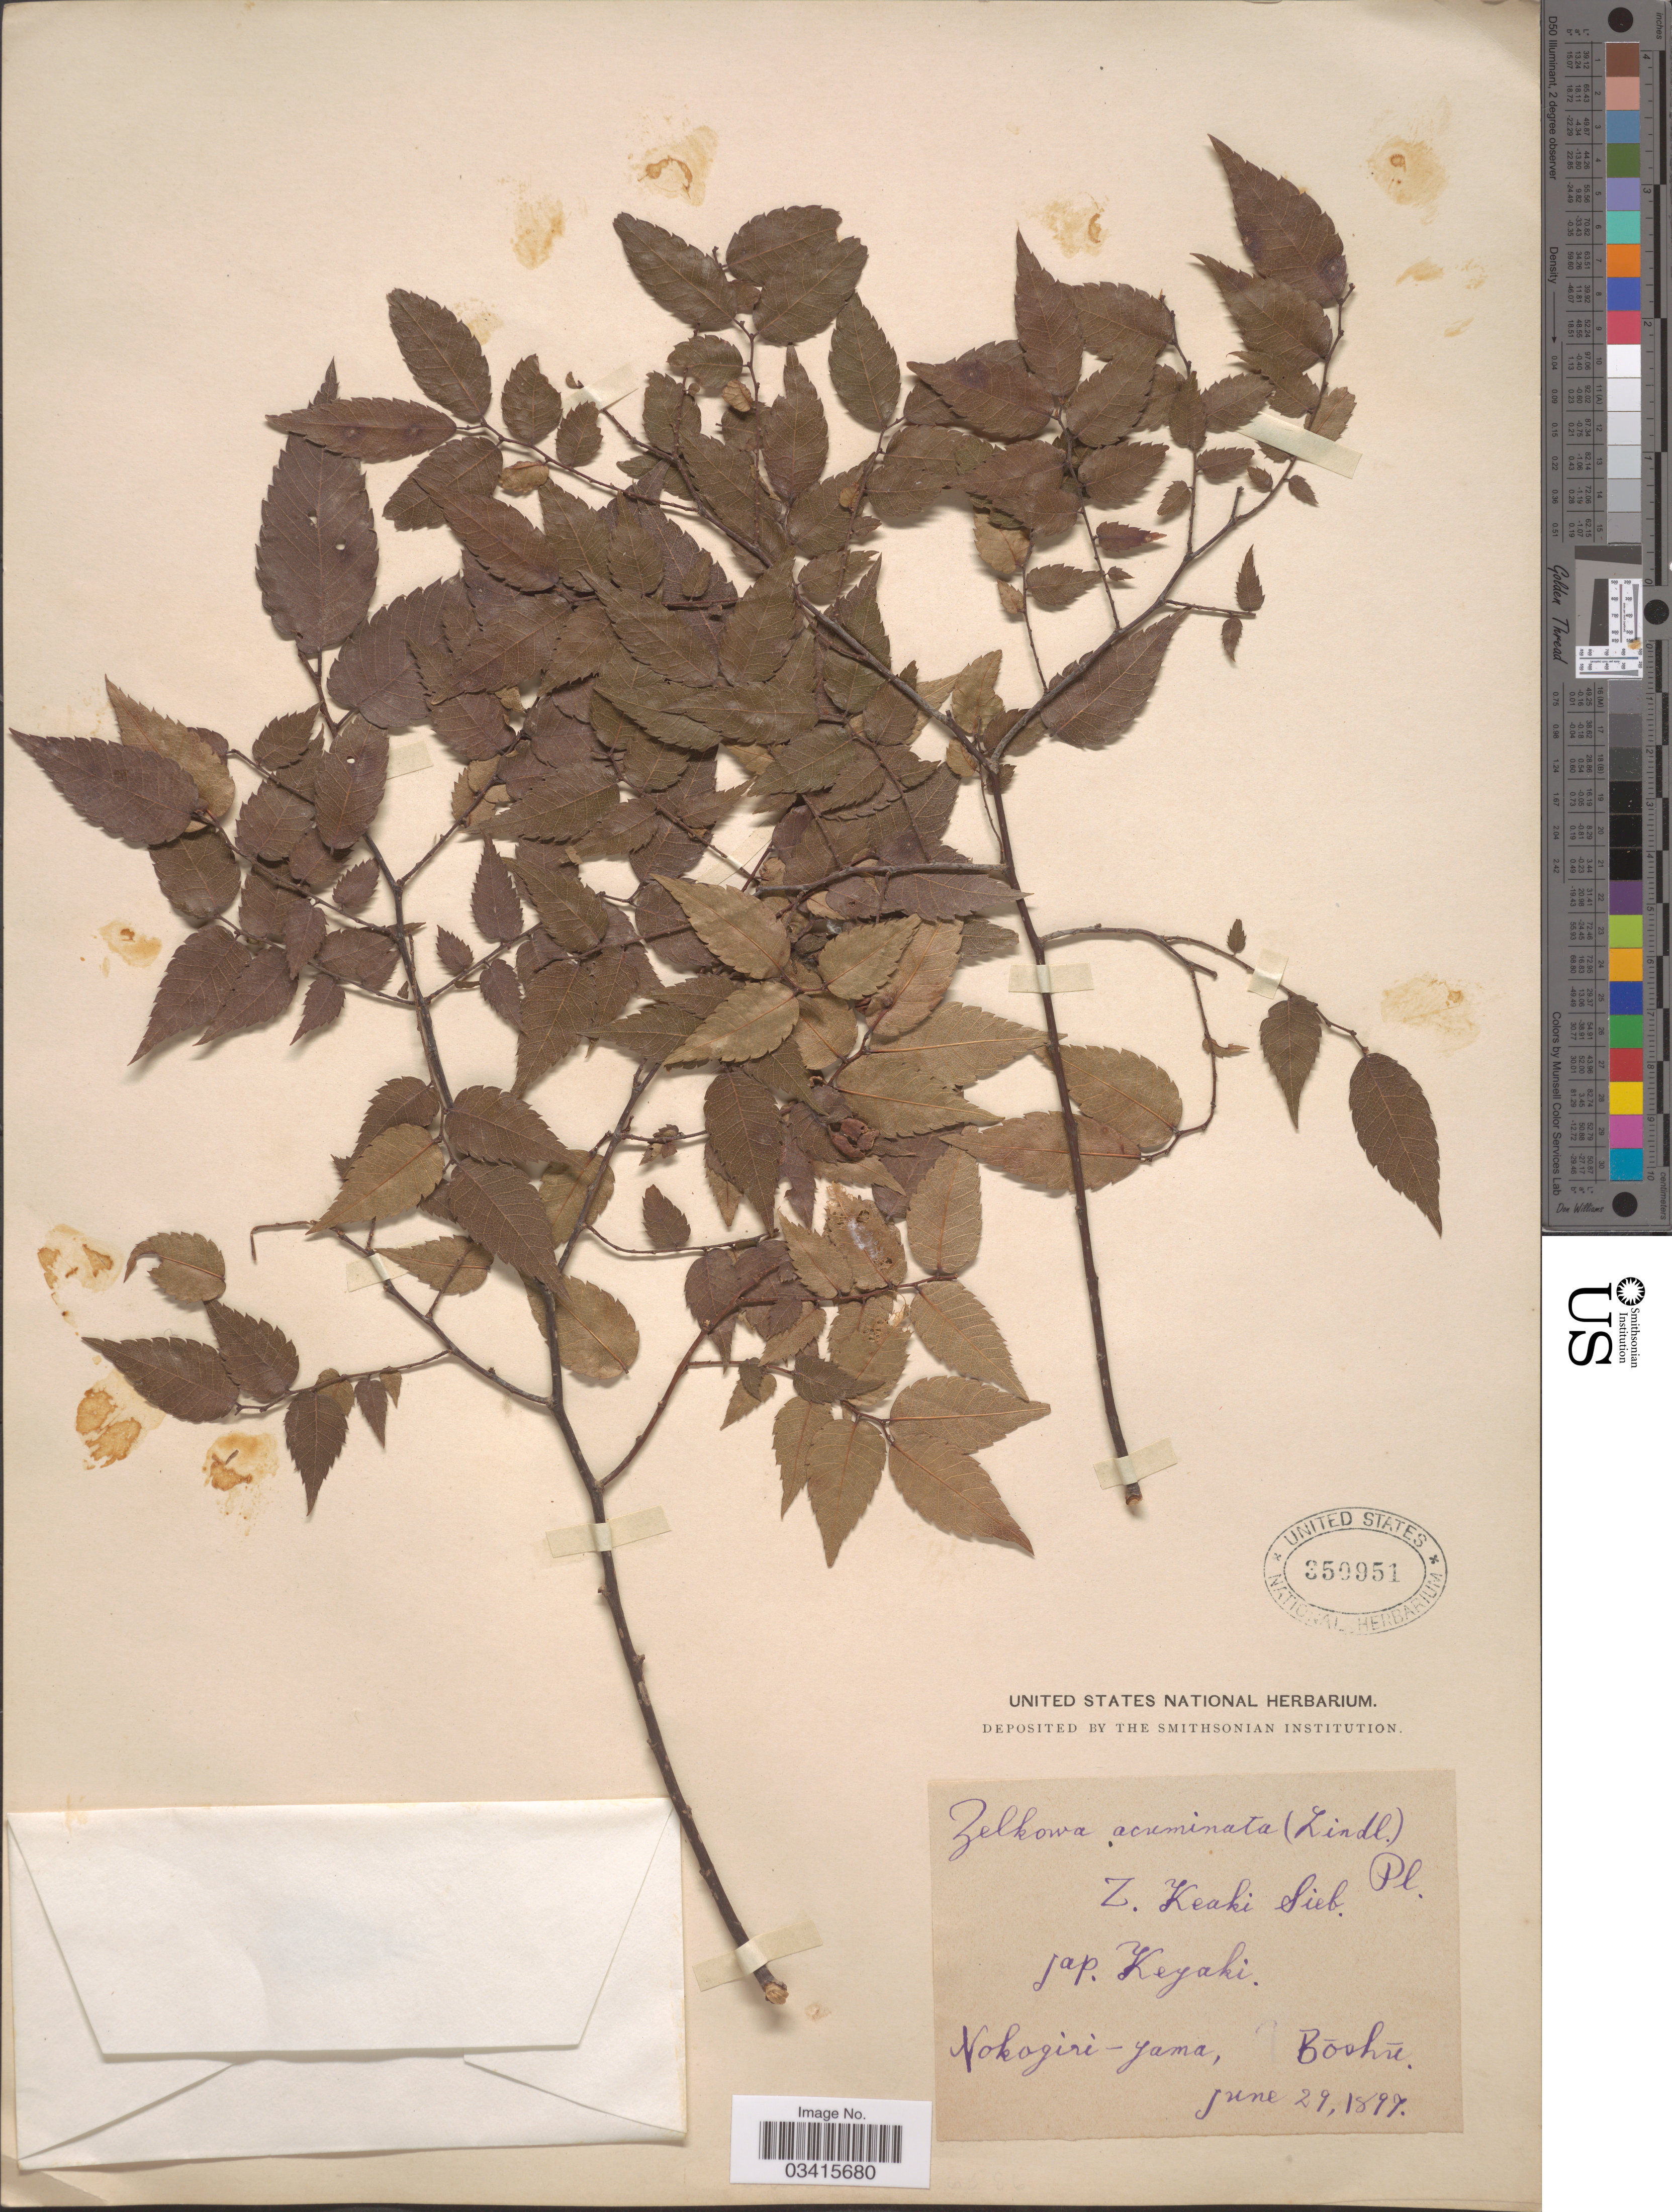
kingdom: Plantae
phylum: Tracheophyta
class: Magnoliopsida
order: Rosales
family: Ulmaceae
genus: Zelkova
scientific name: Zelkova serrata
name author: (Thunb.) Makino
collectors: ex herb. United States National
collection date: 1897-06-29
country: Japan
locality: Nokogiri-yama, Boshu.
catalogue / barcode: US 350951